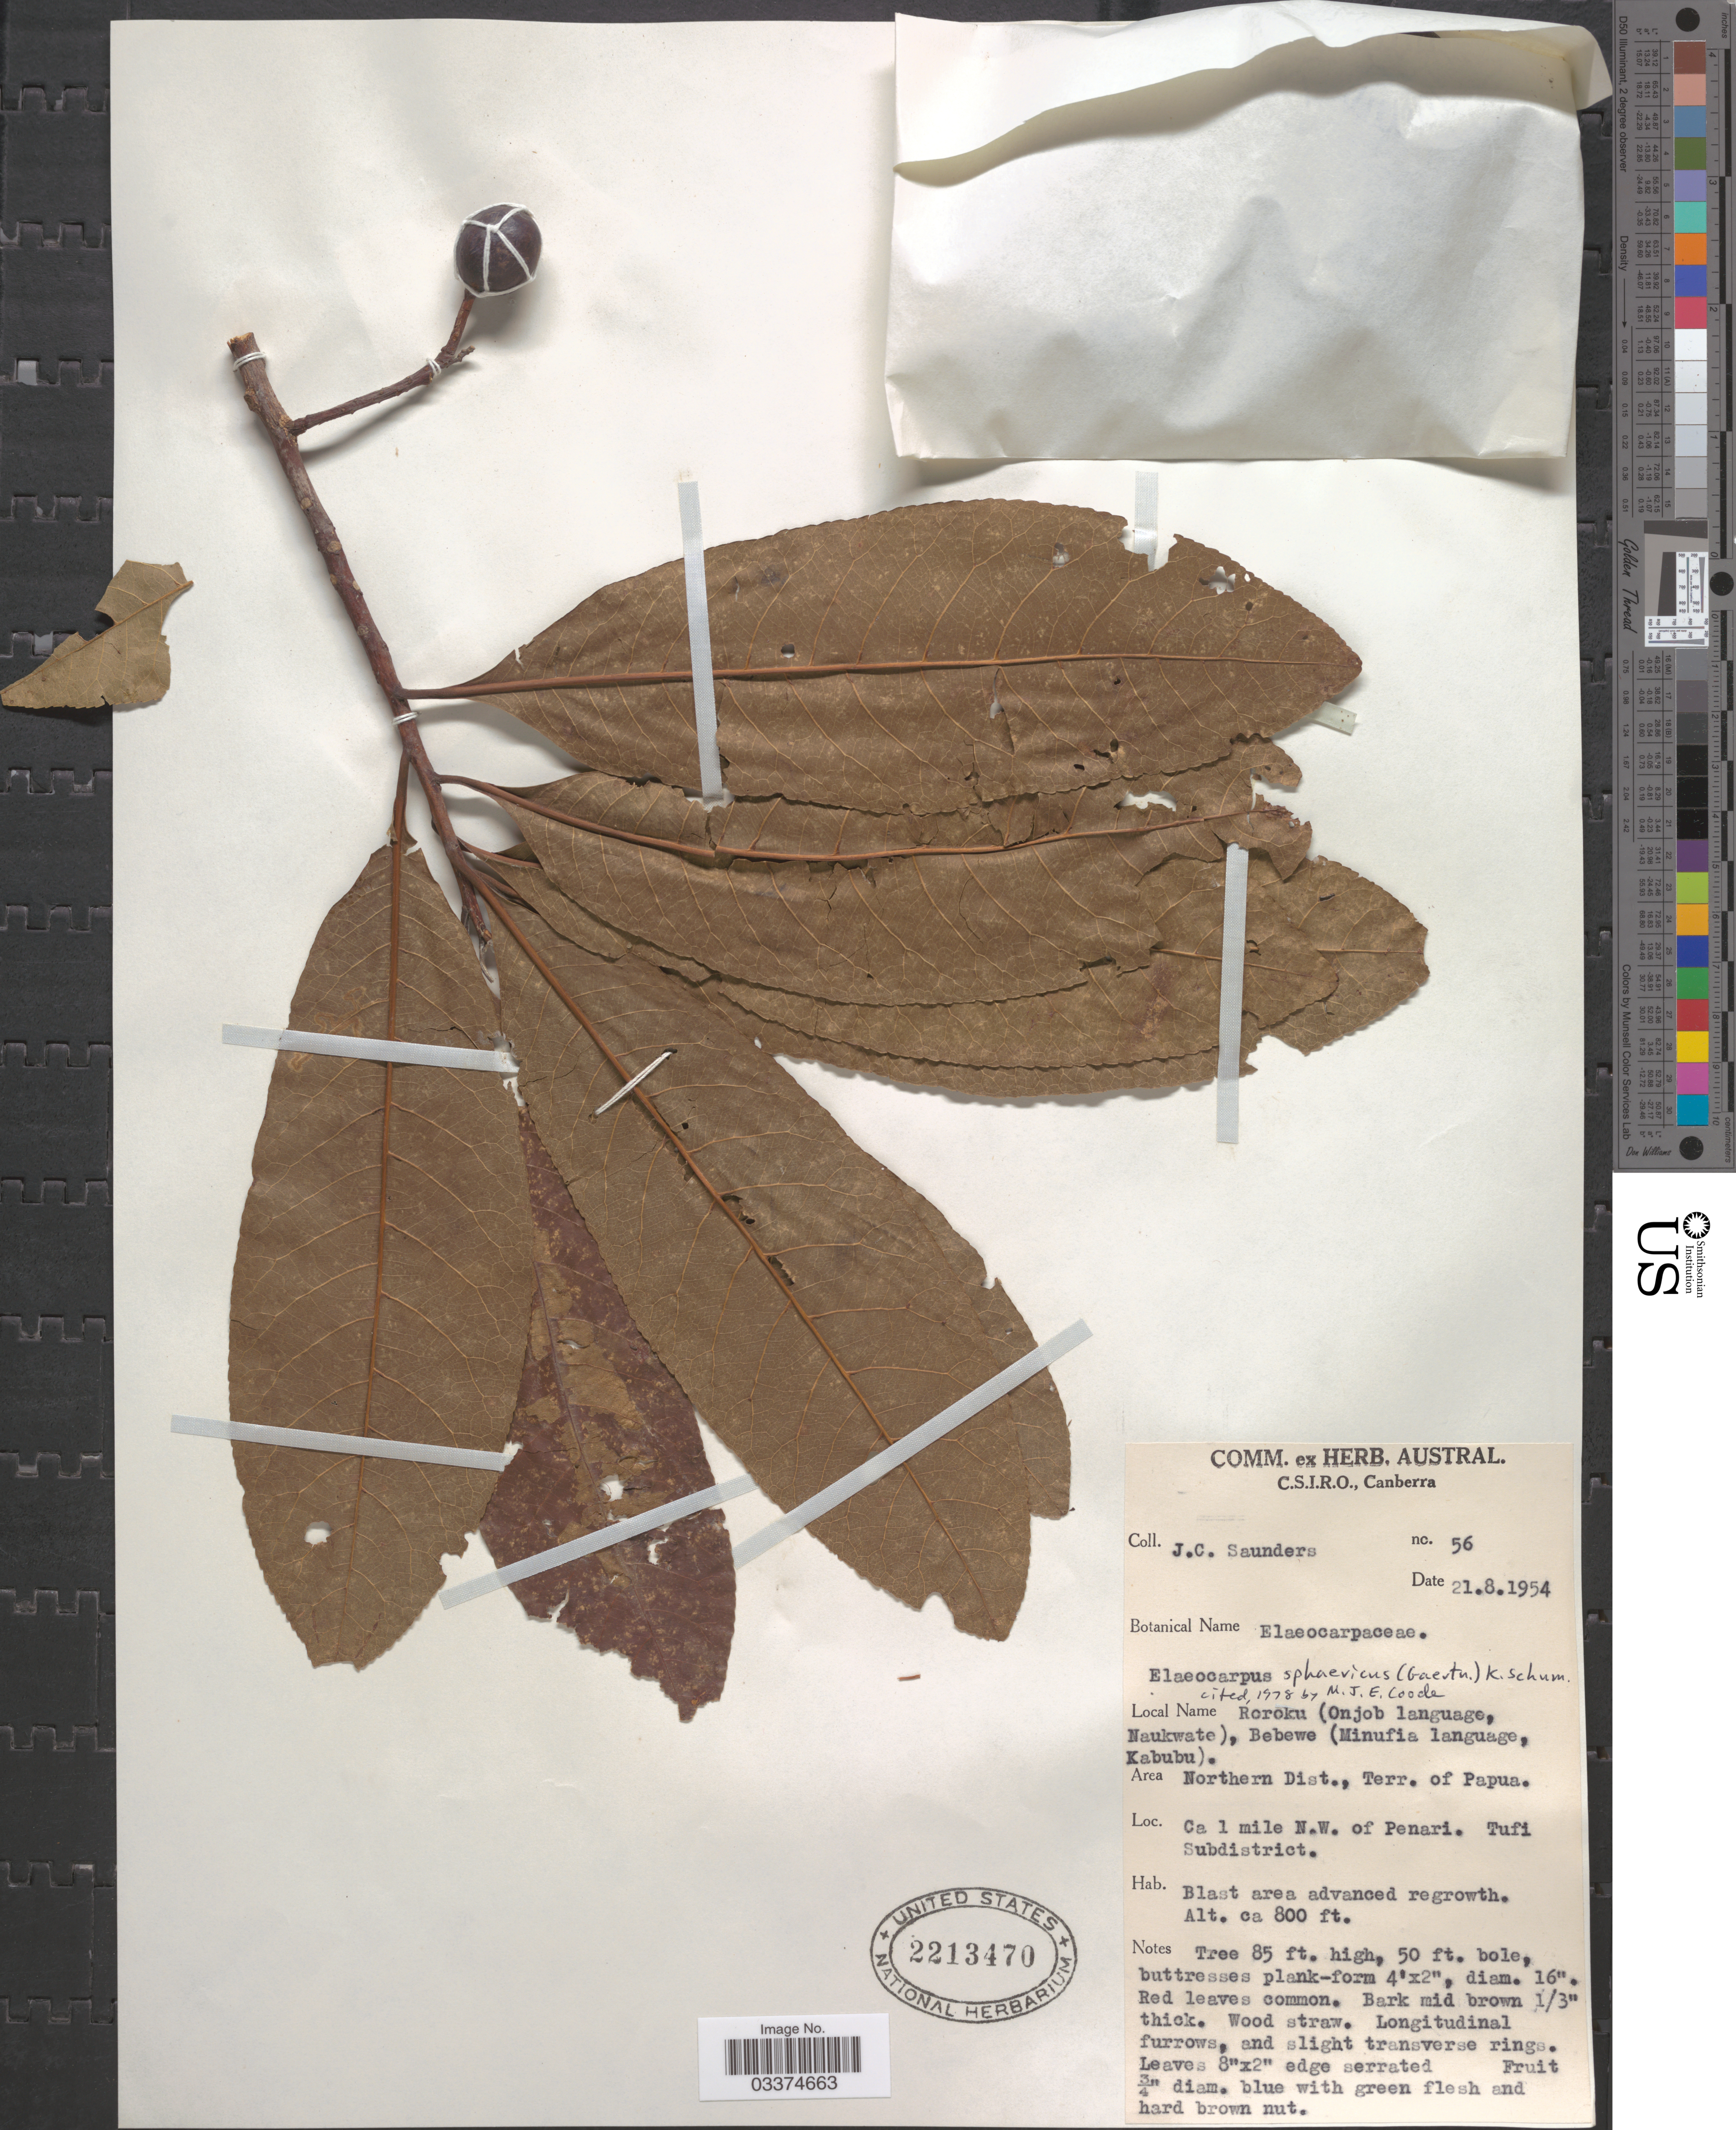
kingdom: Plantae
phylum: Tracheophyta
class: Magnoliopsida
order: Oxalidales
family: Elaeocarpaceae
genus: Elaeocarpus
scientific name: Elaeocarpus angustifolius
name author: Blume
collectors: J. C. Saunders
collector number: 56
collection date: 1954-08-21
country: Papua New Guinea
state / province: Northern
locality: Area Northern Dist., Terr. of Papua. Ca 1 mile N.W. of Penari. Tufi Subdistrict.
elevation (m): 244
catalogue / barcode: US 2213470